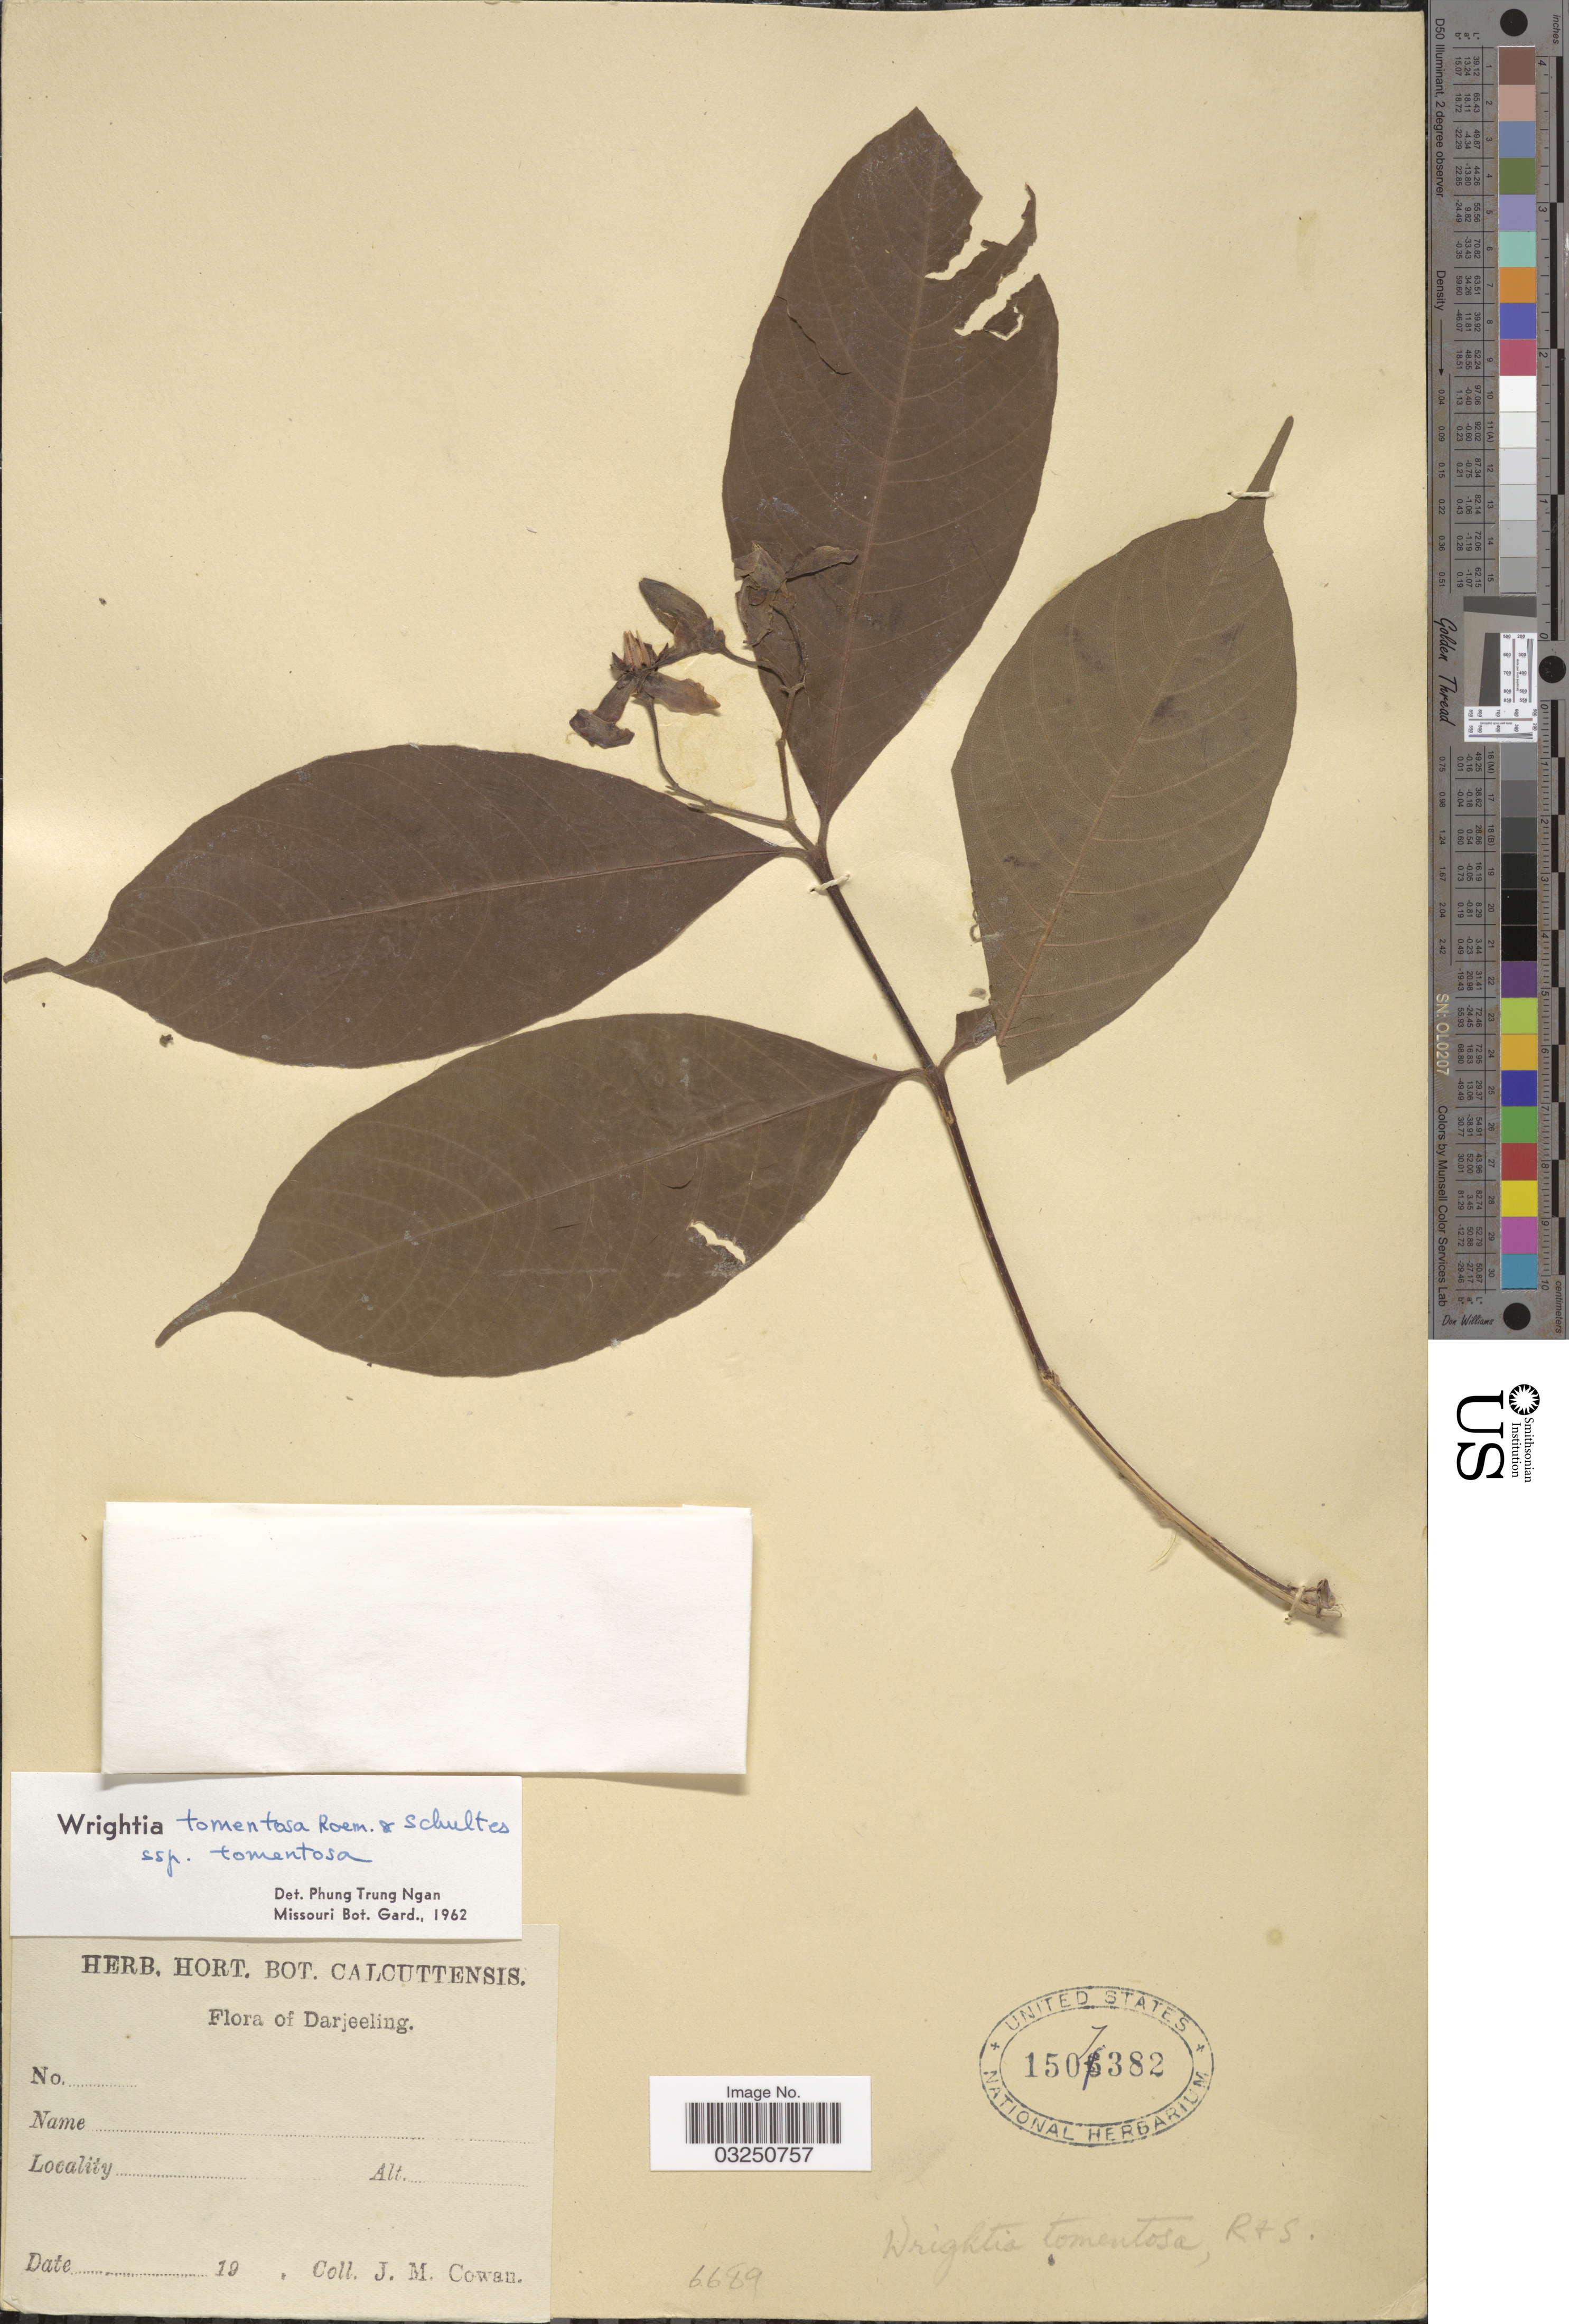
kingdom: Plantae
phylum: Tracheophyta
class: Magnoliopsida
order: Gentianales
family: Apocynaceae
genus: Wrightia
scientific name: Wrightia tomentosa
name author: Roem. & Schult.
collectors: J. M. Cowan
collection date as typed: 19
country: India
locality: Darjeeling.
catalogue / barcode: US 1507382